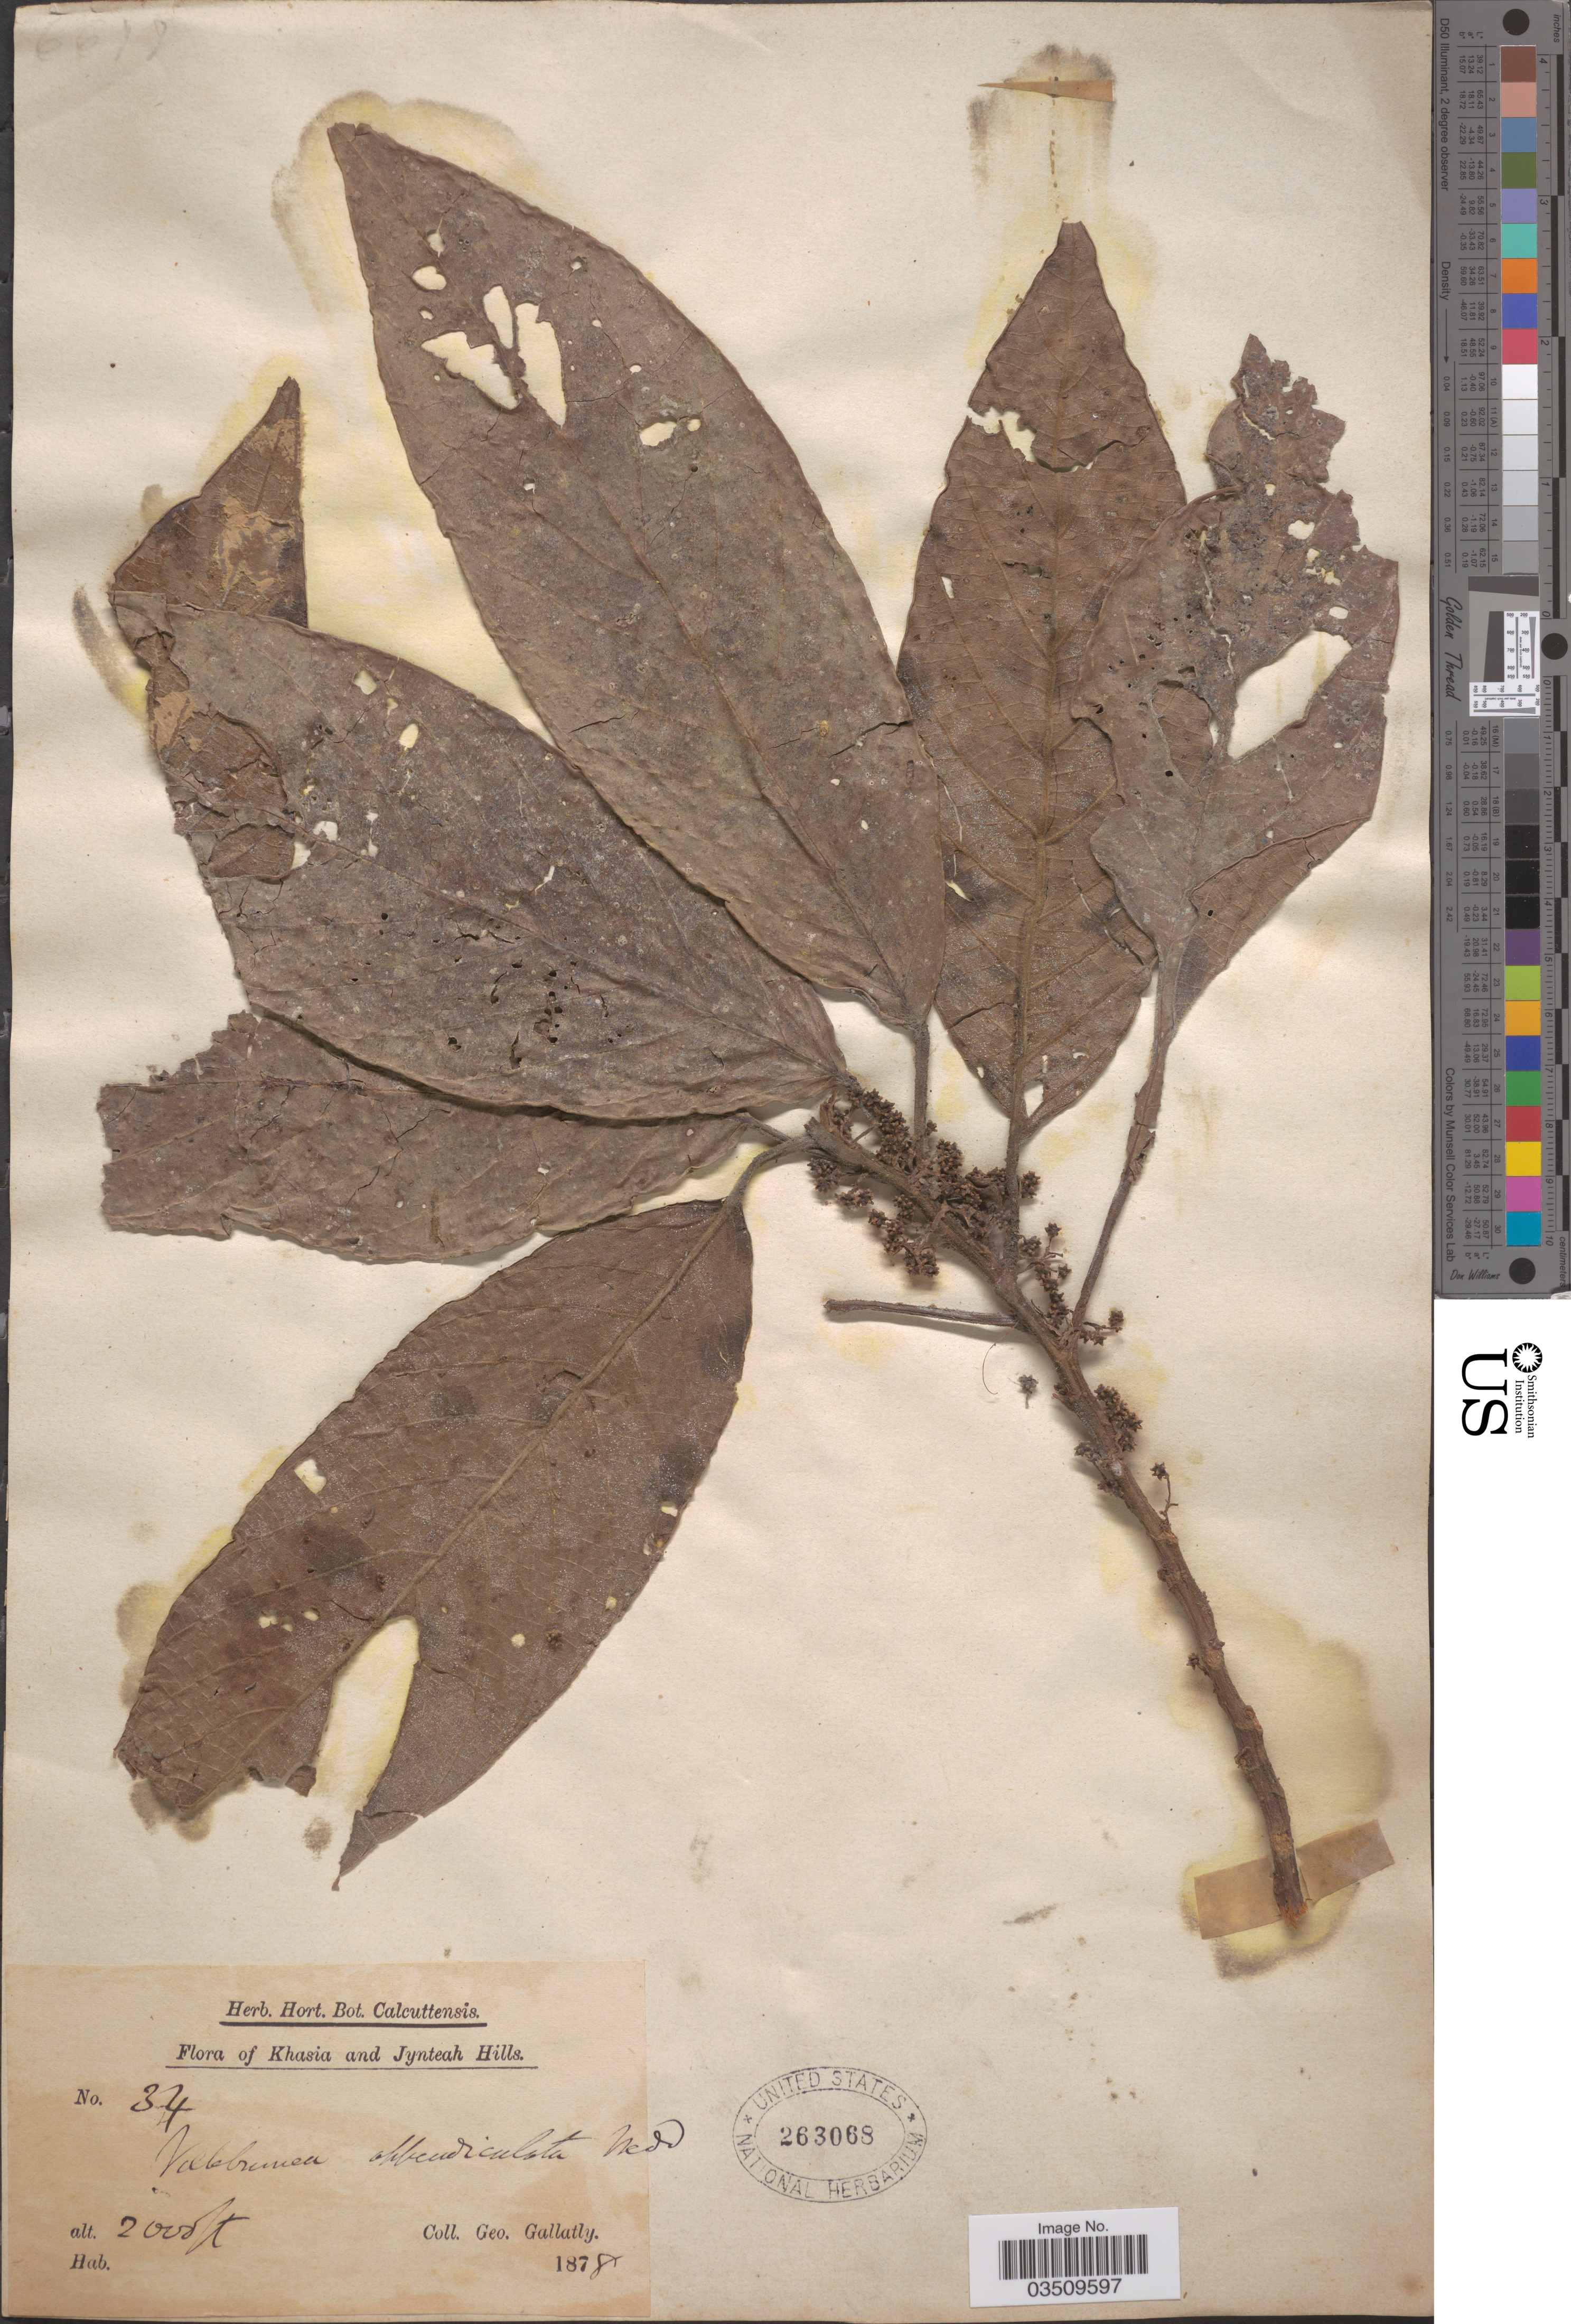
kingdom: Plantae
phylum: Tracheophyta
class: Magnoliopsida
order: Rosales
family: Urticaceae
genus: Oreocnide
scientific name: Oreocnide integrifolia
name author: (Gaudich.) Miq.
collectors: G. Gallatly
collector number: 34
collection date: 1878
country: India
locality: Khasia and Jynteah Hills.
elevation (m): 610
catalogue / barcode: US 263068